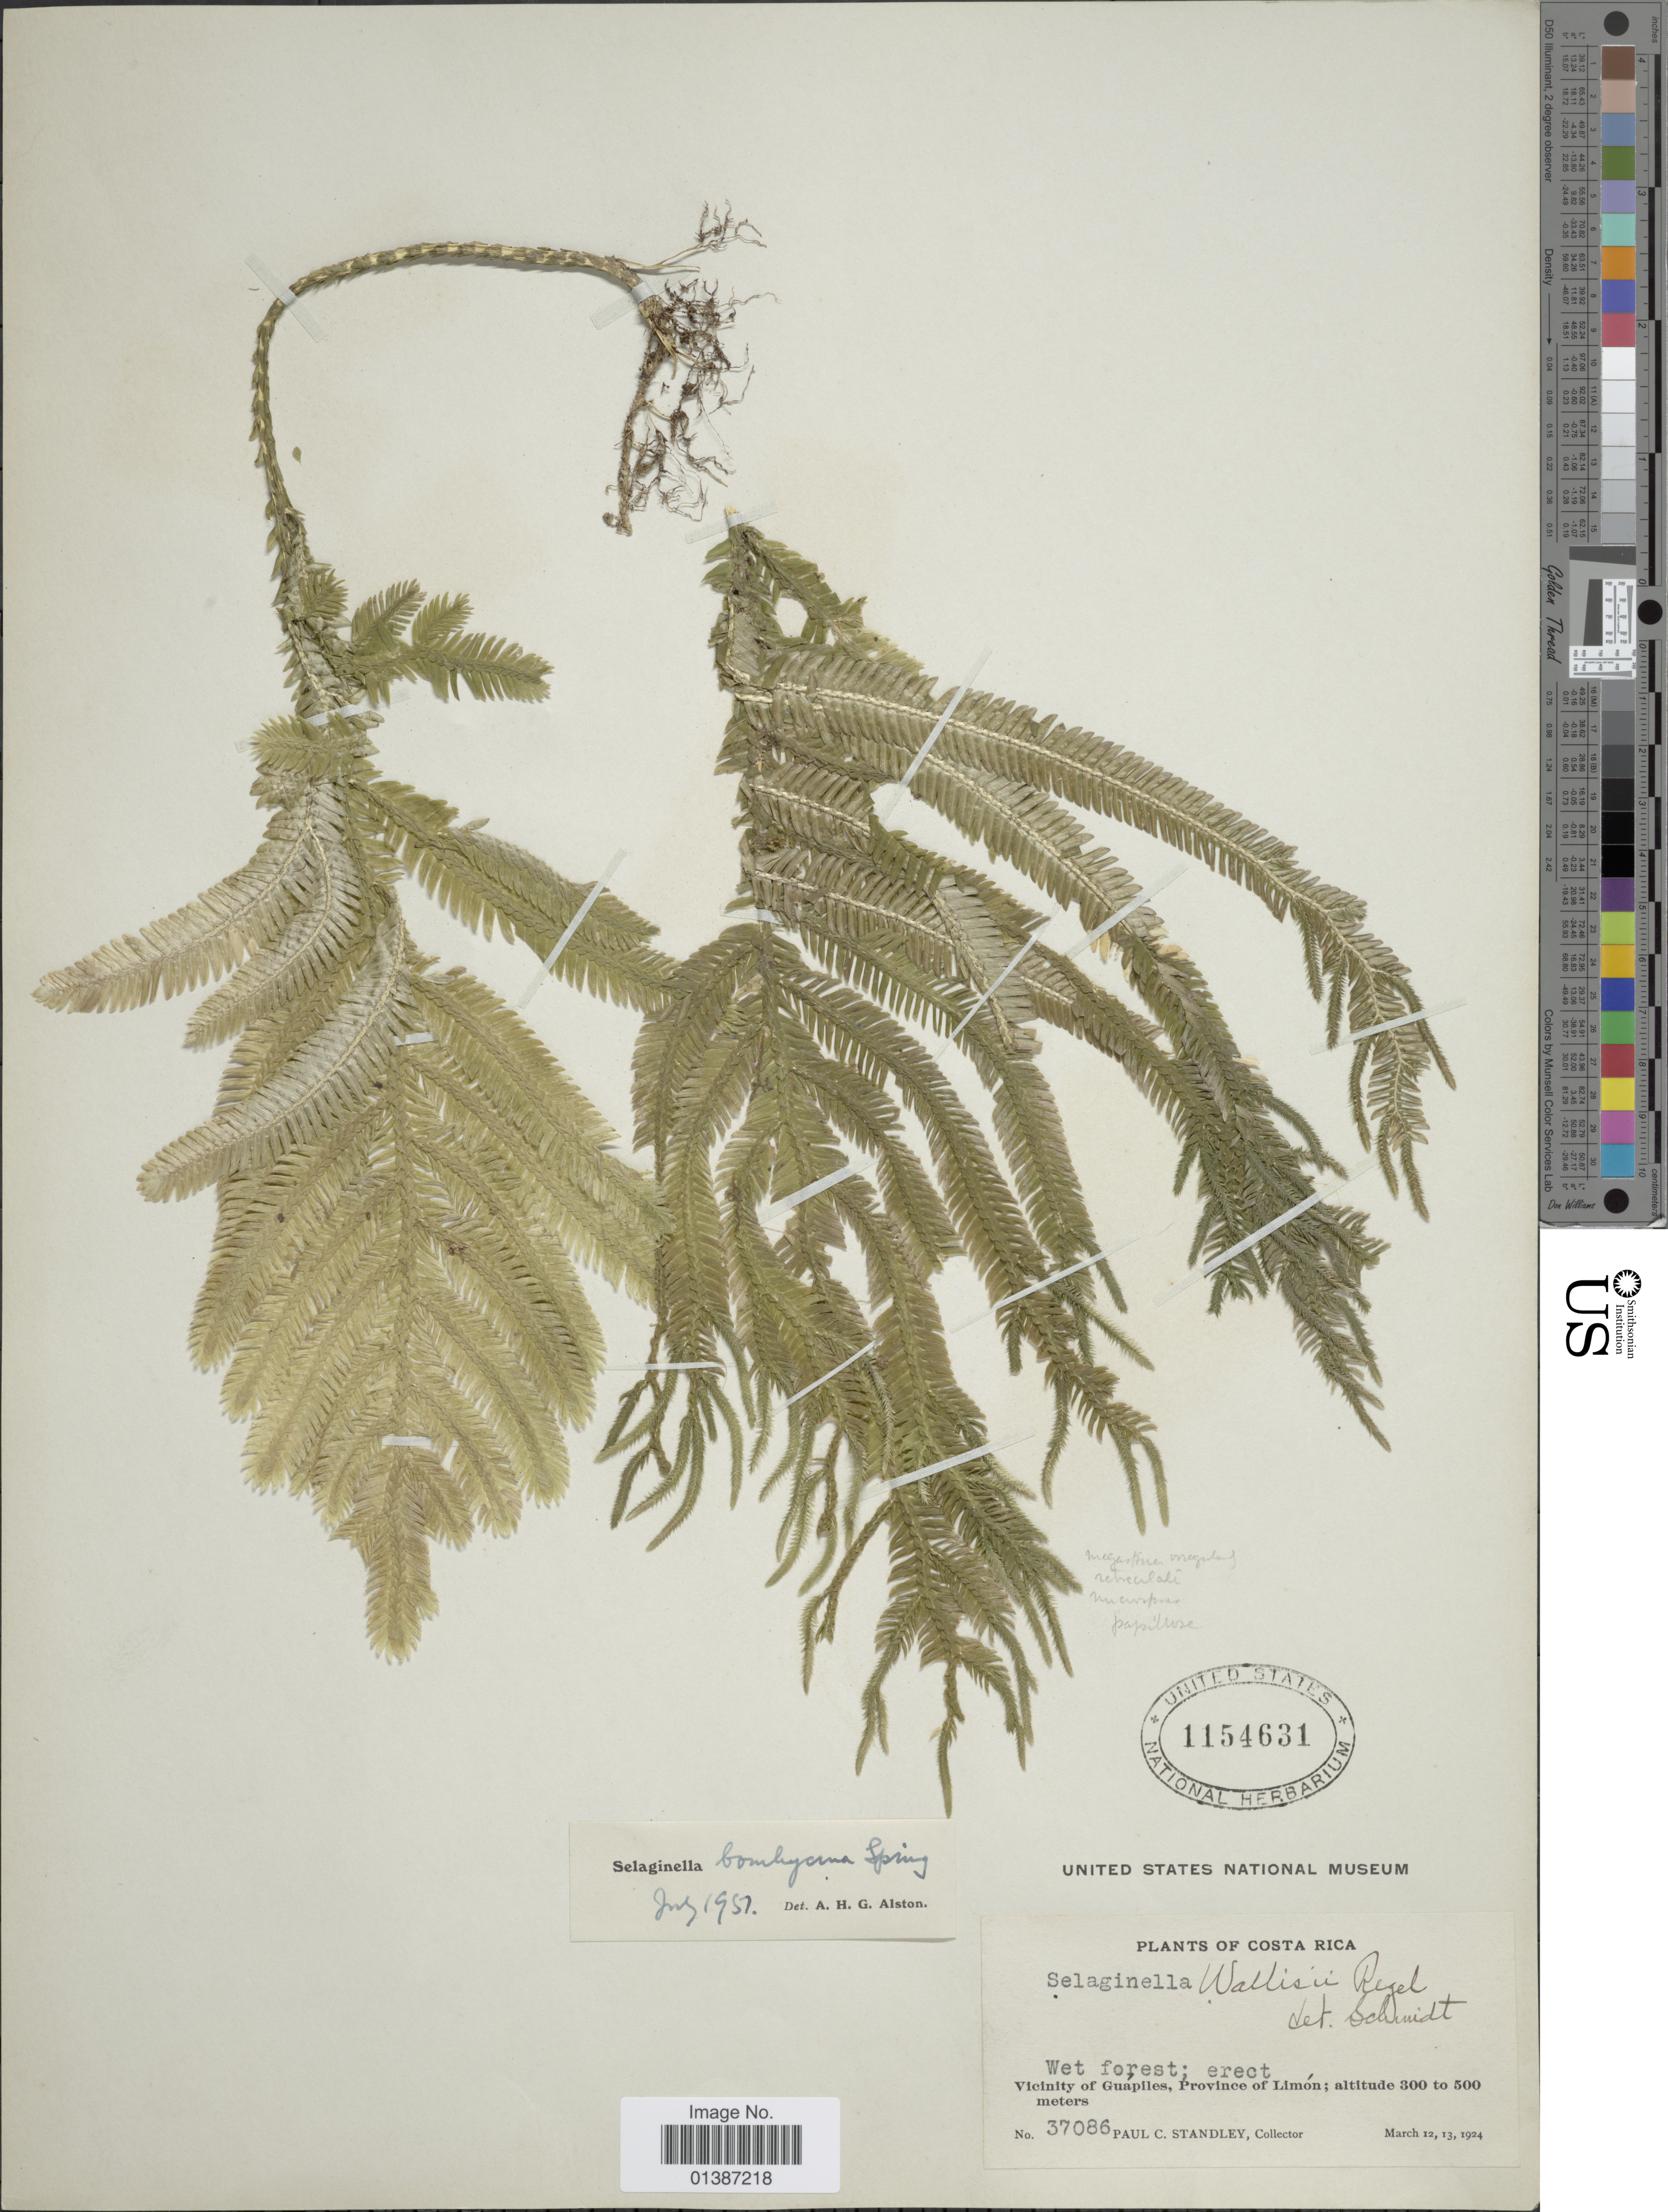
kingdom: Plantae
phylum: Tracheophyta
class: Lycopodiopsida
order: Selaginellales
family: Selaginellaceae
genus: Selaginella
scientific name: Selaginella bombycina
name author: Spring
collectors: P. C. Standley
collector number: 37086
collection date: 1924-03-12/1924-03-13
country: Costa Rica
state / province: Limón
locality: Vicinity of Guapiles, Province of Limón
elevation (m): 300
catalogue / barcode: US 1154631